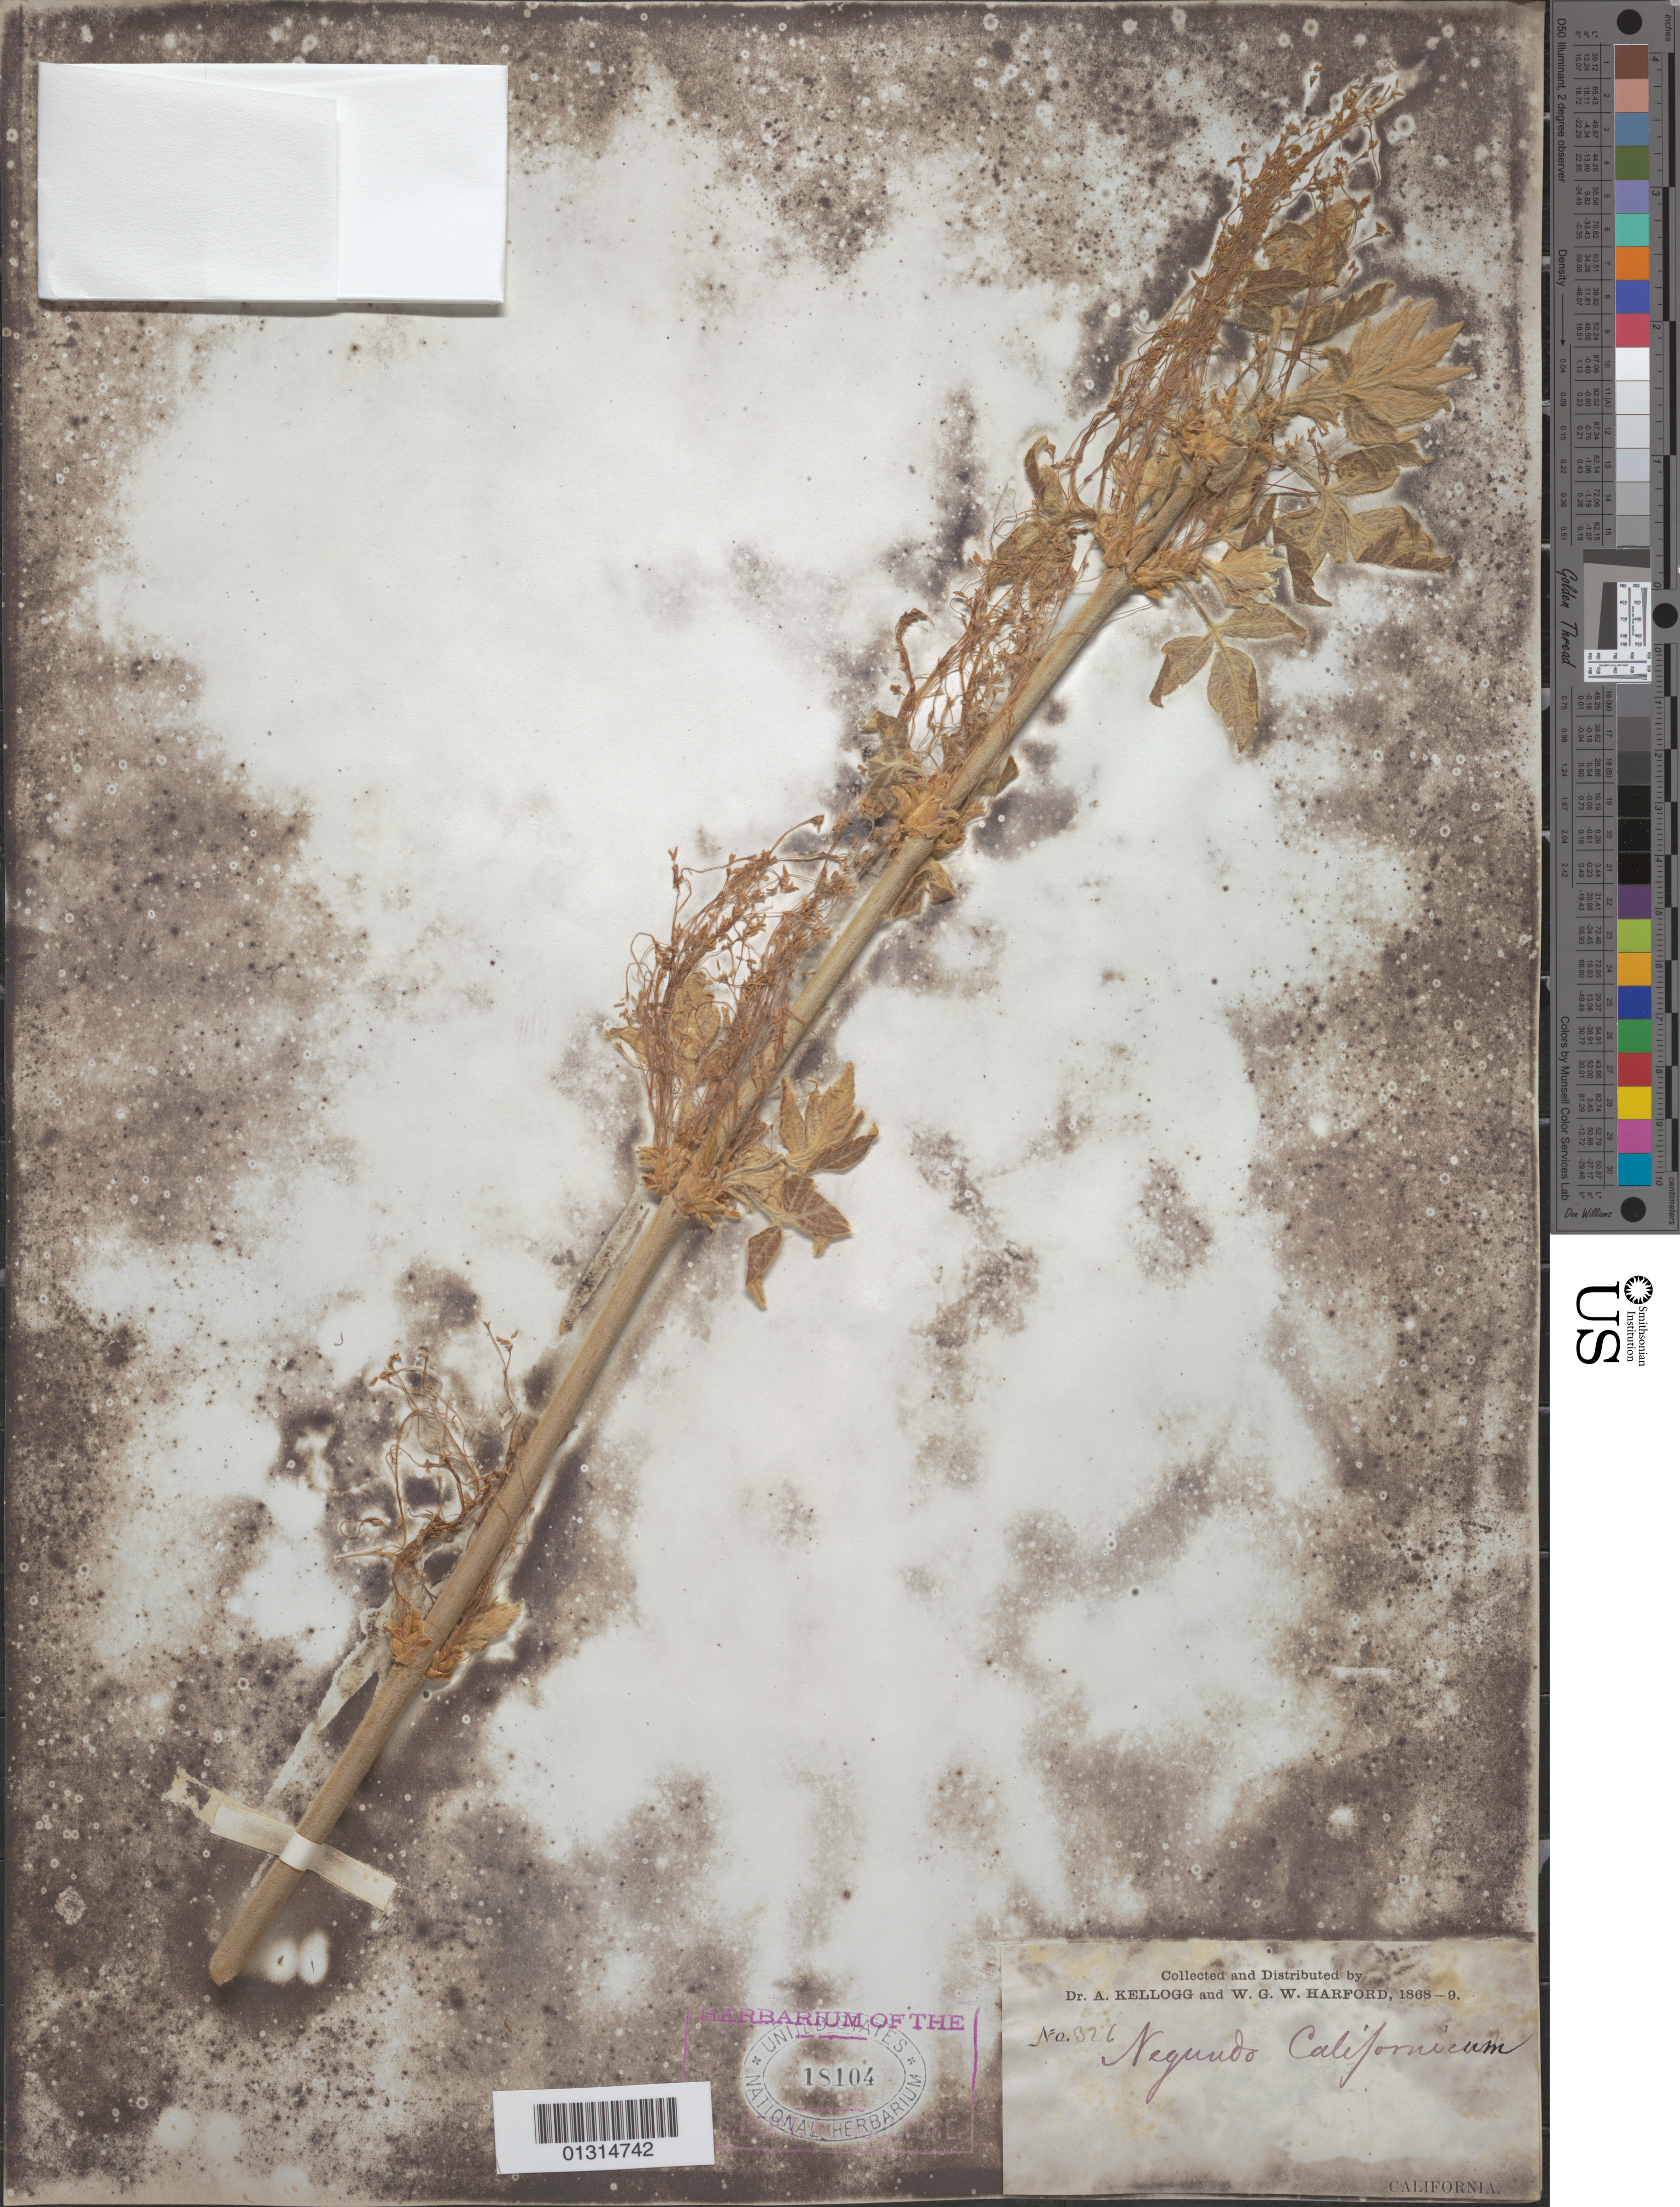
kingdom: Plantae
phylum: Tracheophyta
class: Magnoliopsida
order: Sapindales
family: Sapindaceae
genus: Acer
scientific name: Acer negundo subsp. californicum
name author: (Torr. & A. Gray) Wesm.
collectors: A. Kellogg & W. G. W. Harford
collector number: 326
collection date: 1868/1869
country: United States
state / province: California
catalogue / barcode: US 18104